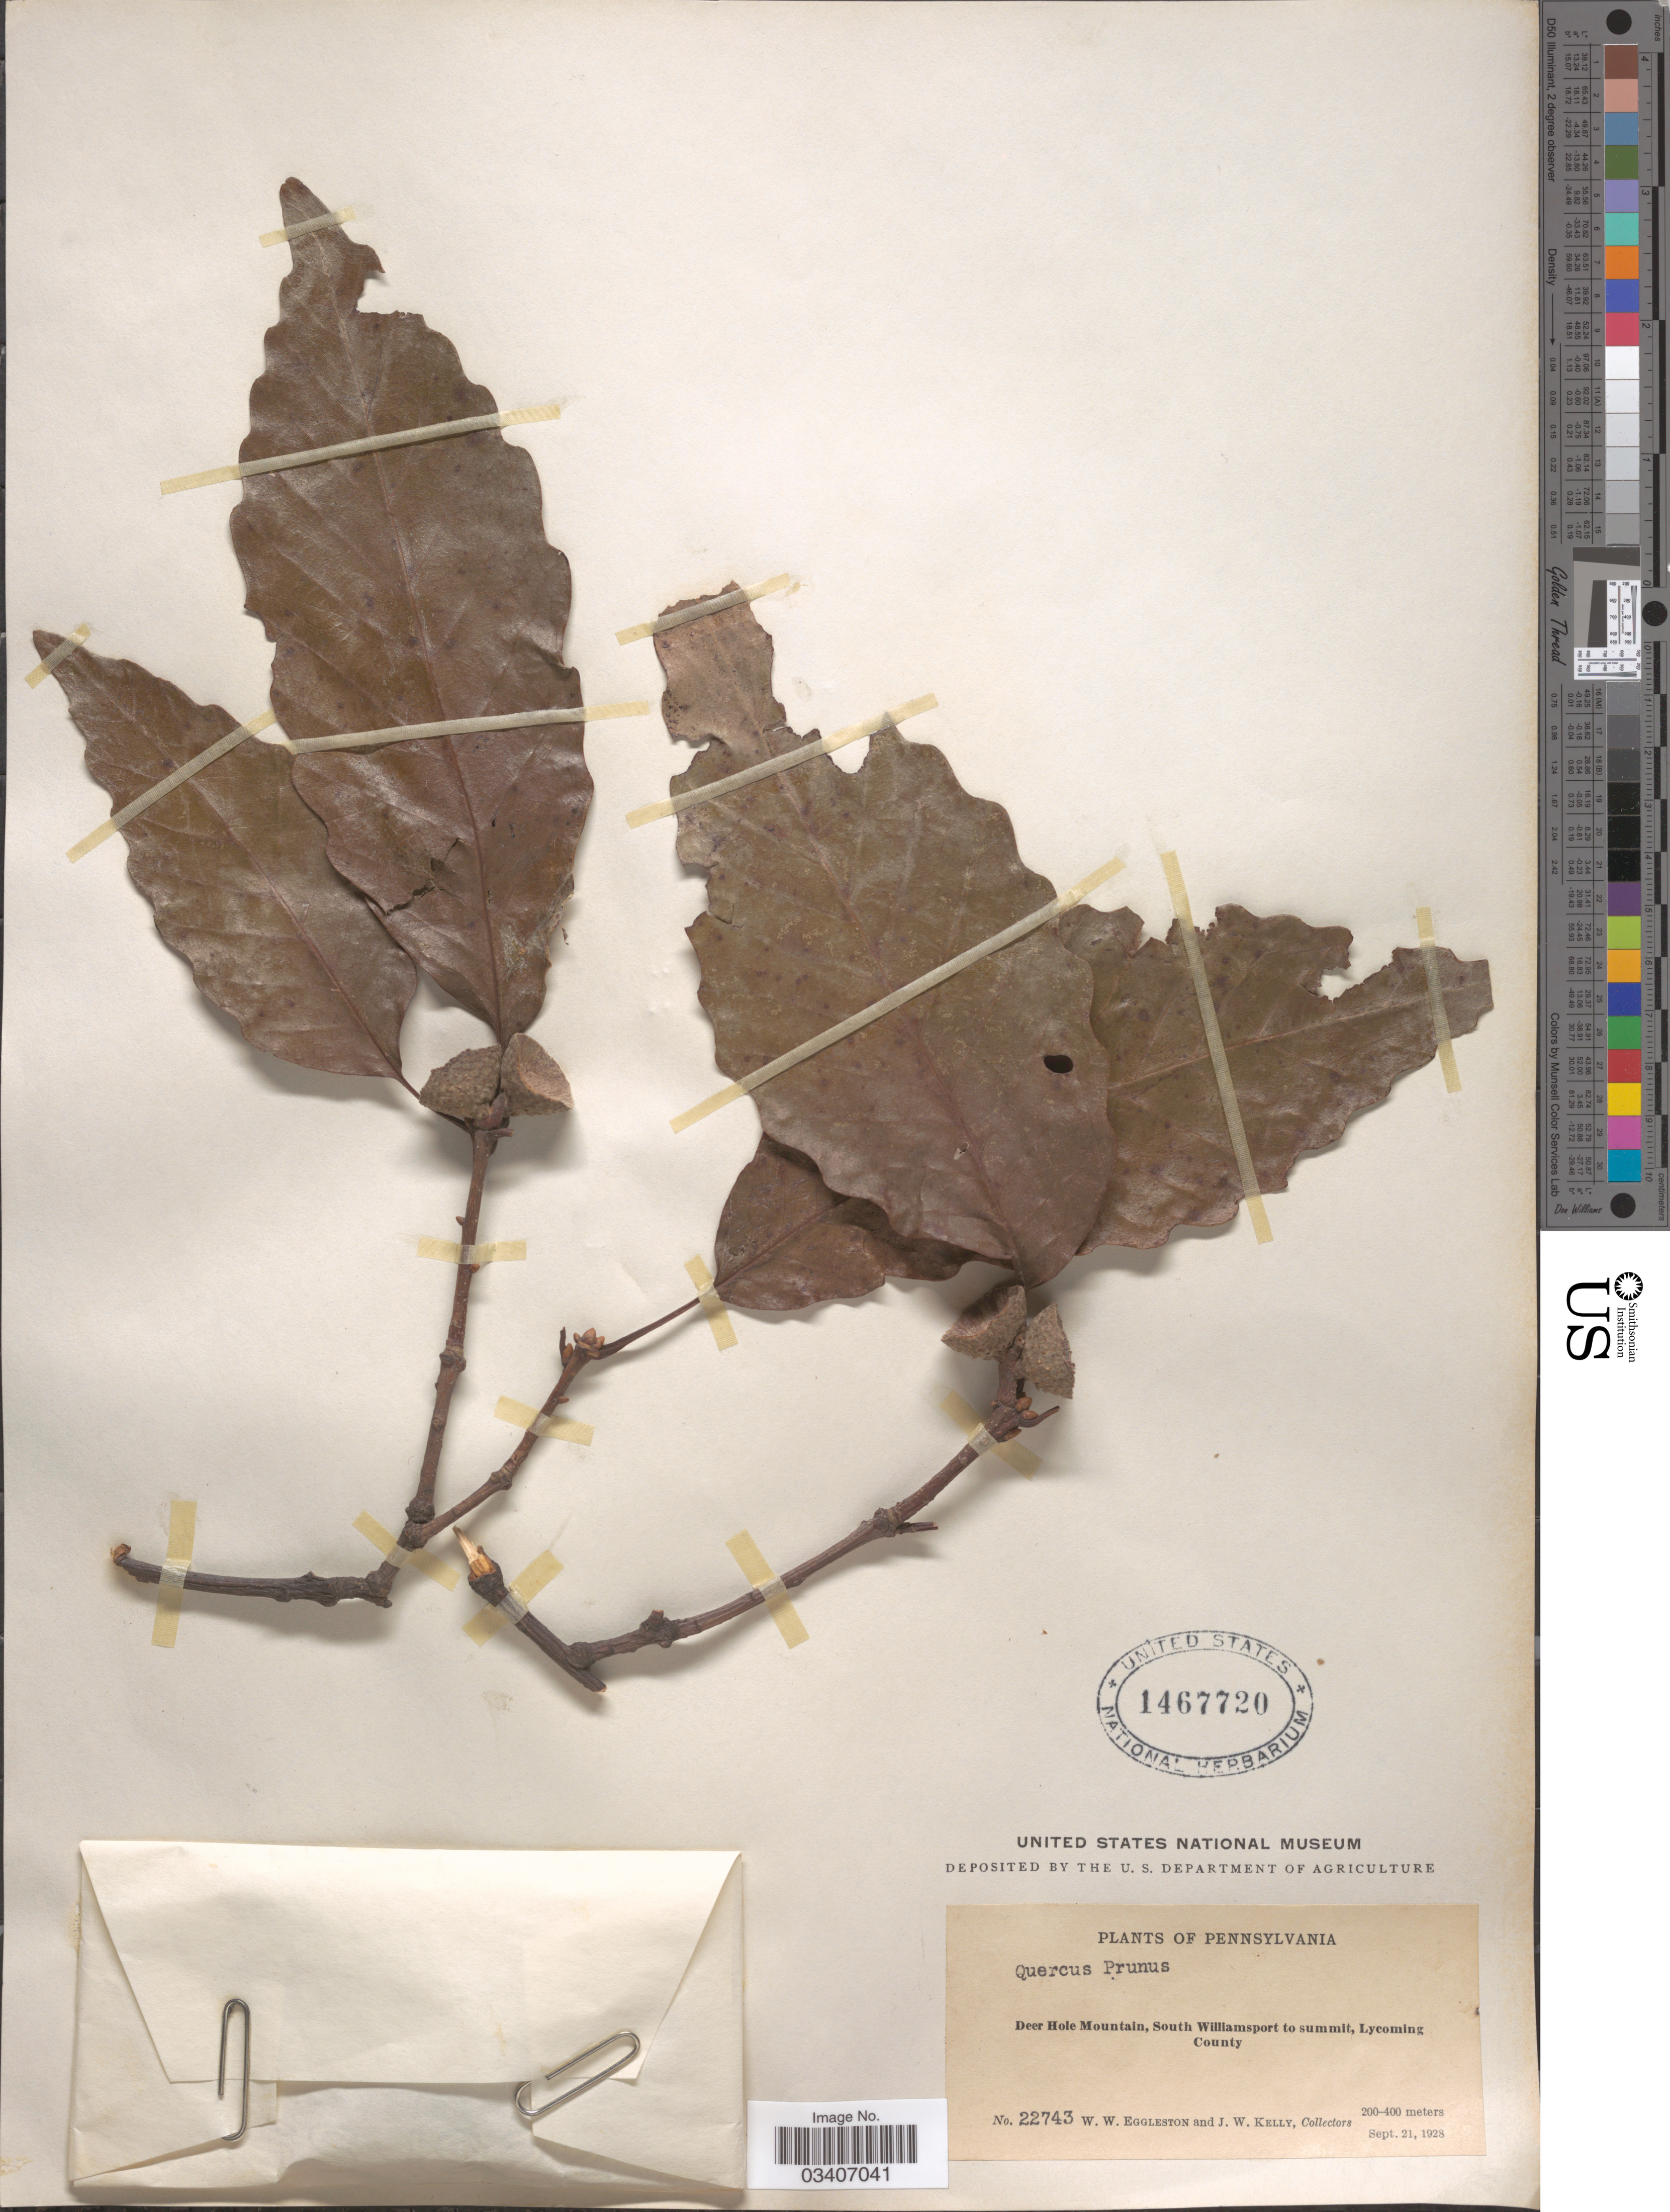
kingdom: Plantae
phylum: Tracheophyta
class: Magnoliopsida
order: Fagales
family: Fagaceae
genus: Quercus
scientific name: Quercus montana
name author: Willd.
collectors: W. W. Eggleston & J. Kelly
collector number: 22743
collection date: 1928-09-21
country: United States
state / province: Pennsylvania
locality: Deer Hole Mountain, South Williamsport to summit, Lycoming County.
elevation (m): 200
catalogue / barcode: US 1467720